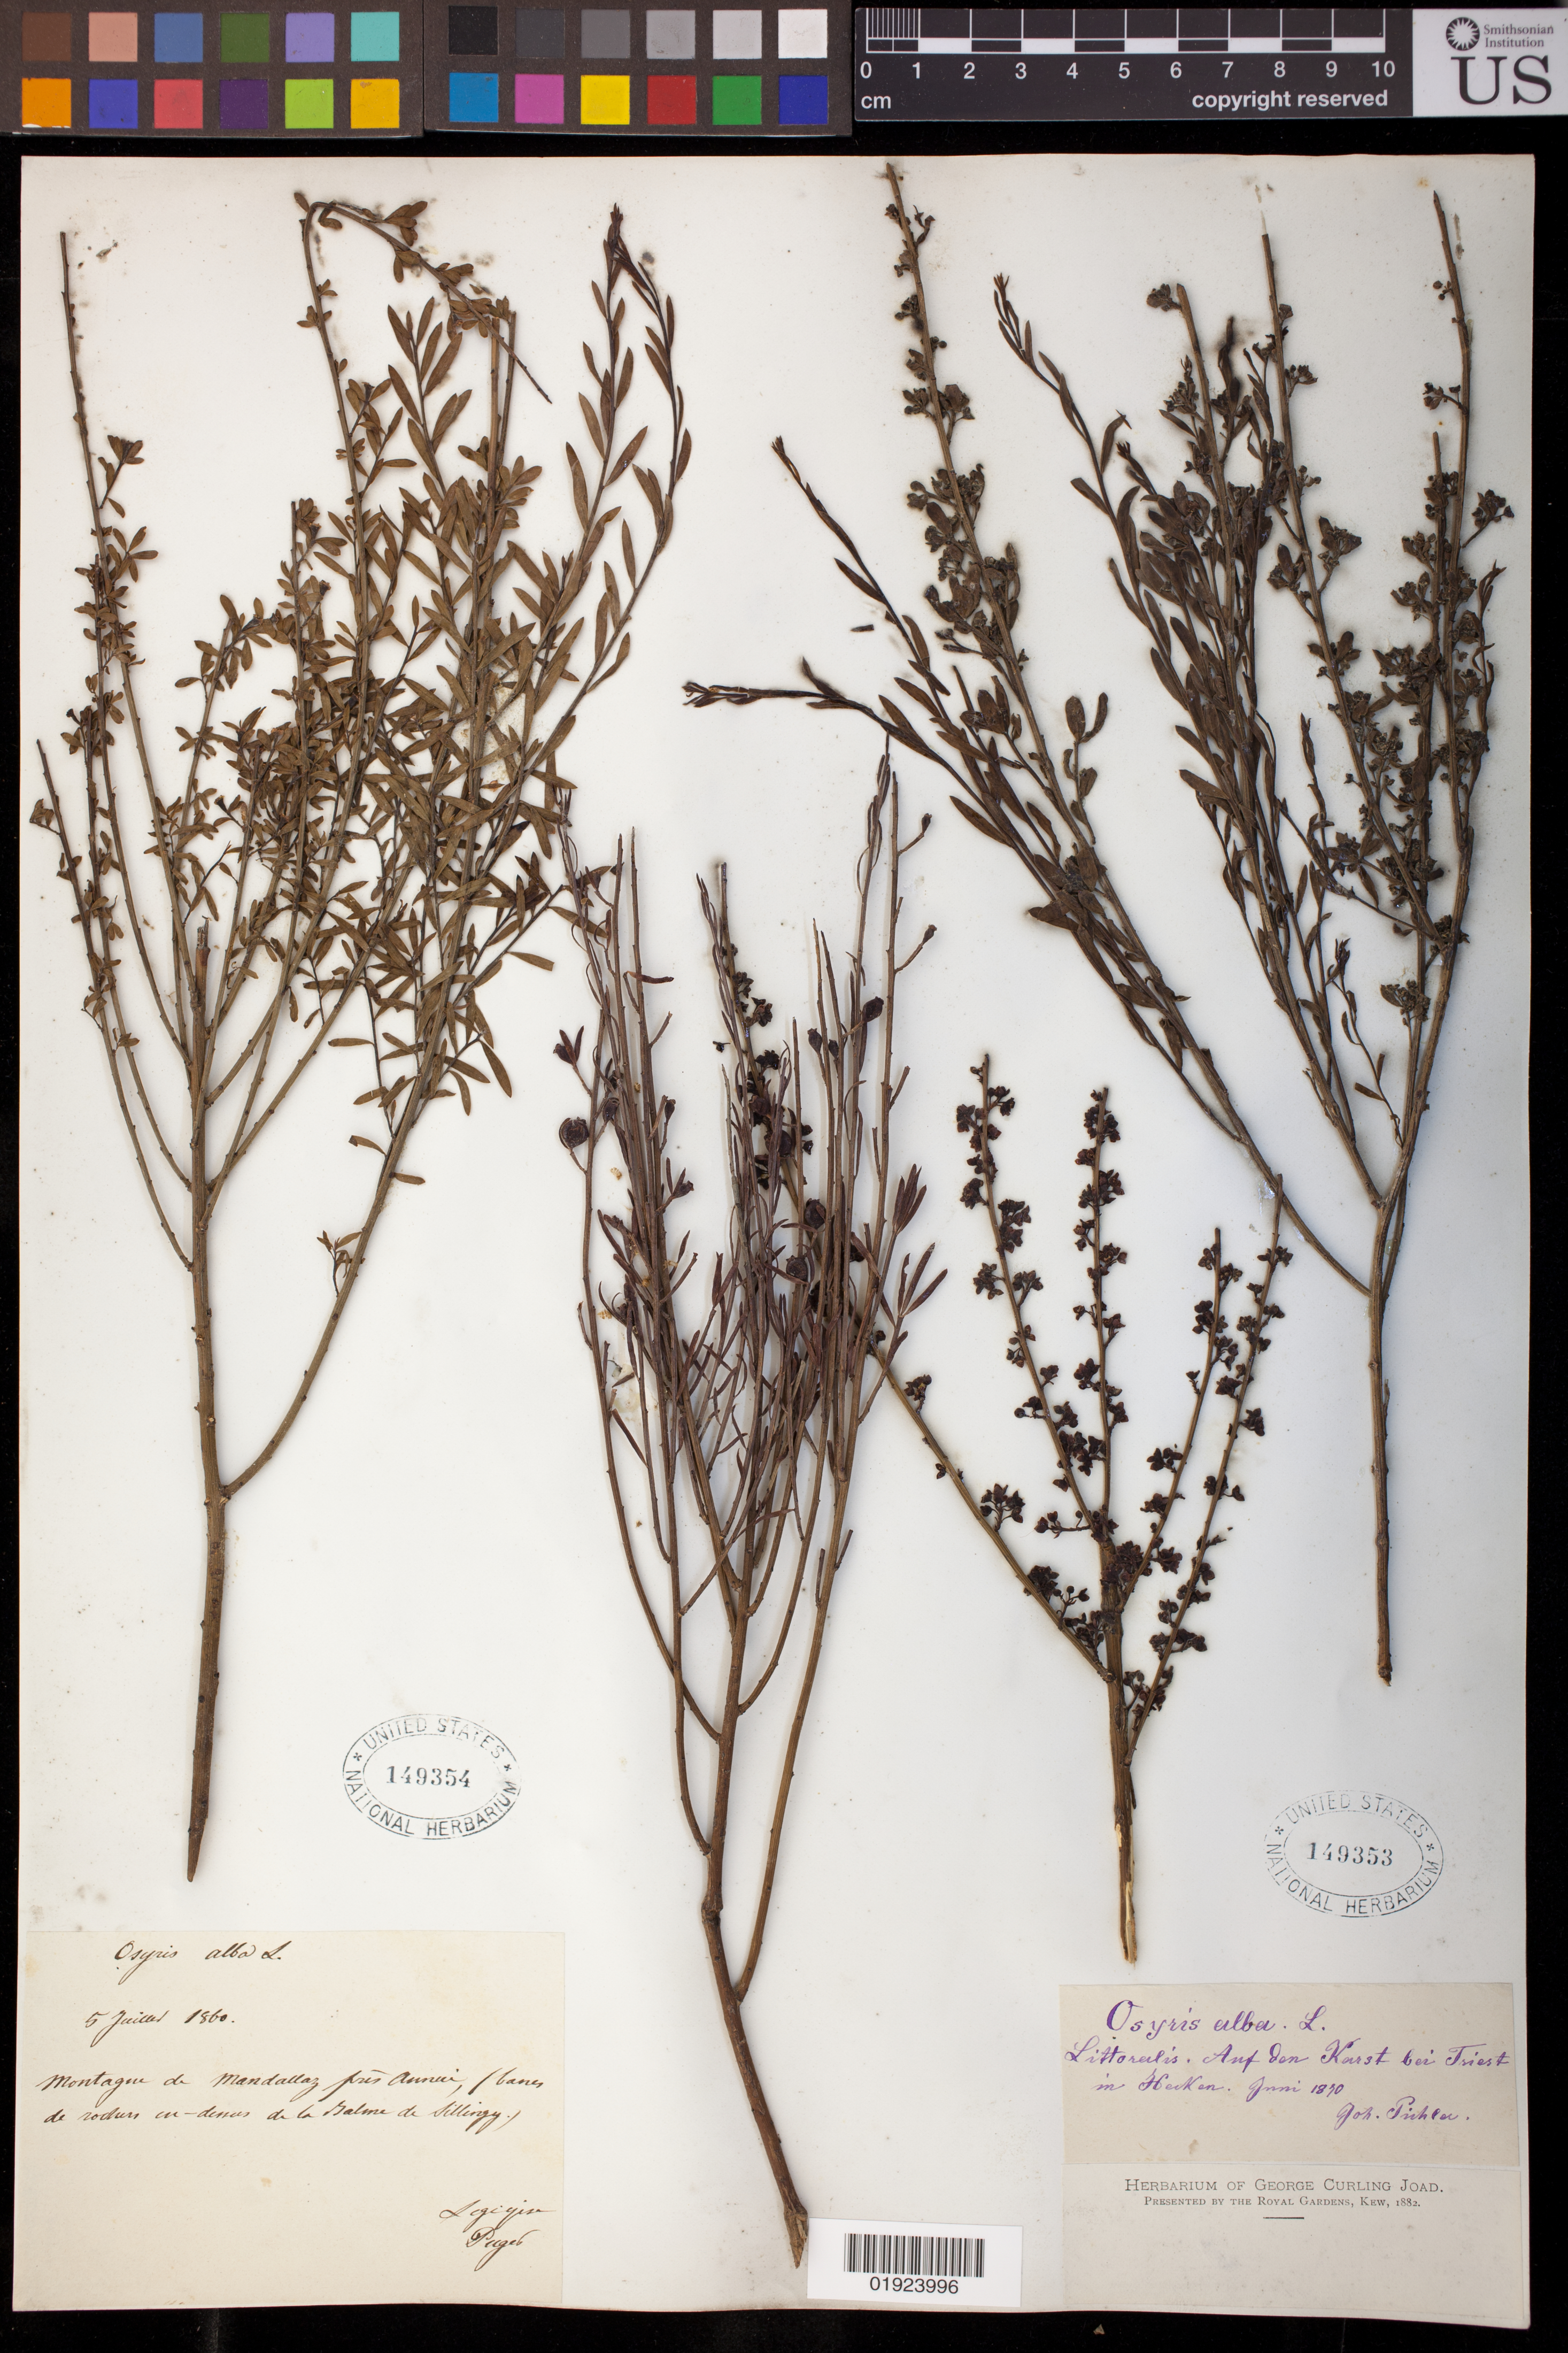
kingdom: Plantae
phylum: Tracheophyta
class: Magnoliopsida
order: Santalales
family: Santalaceae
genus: Osyris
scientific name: Osyris alba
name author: L.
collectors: F. Puget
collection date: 1860-07-05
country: France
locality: Montagne de la Mandallaz, France.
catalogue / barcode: US 149354-2